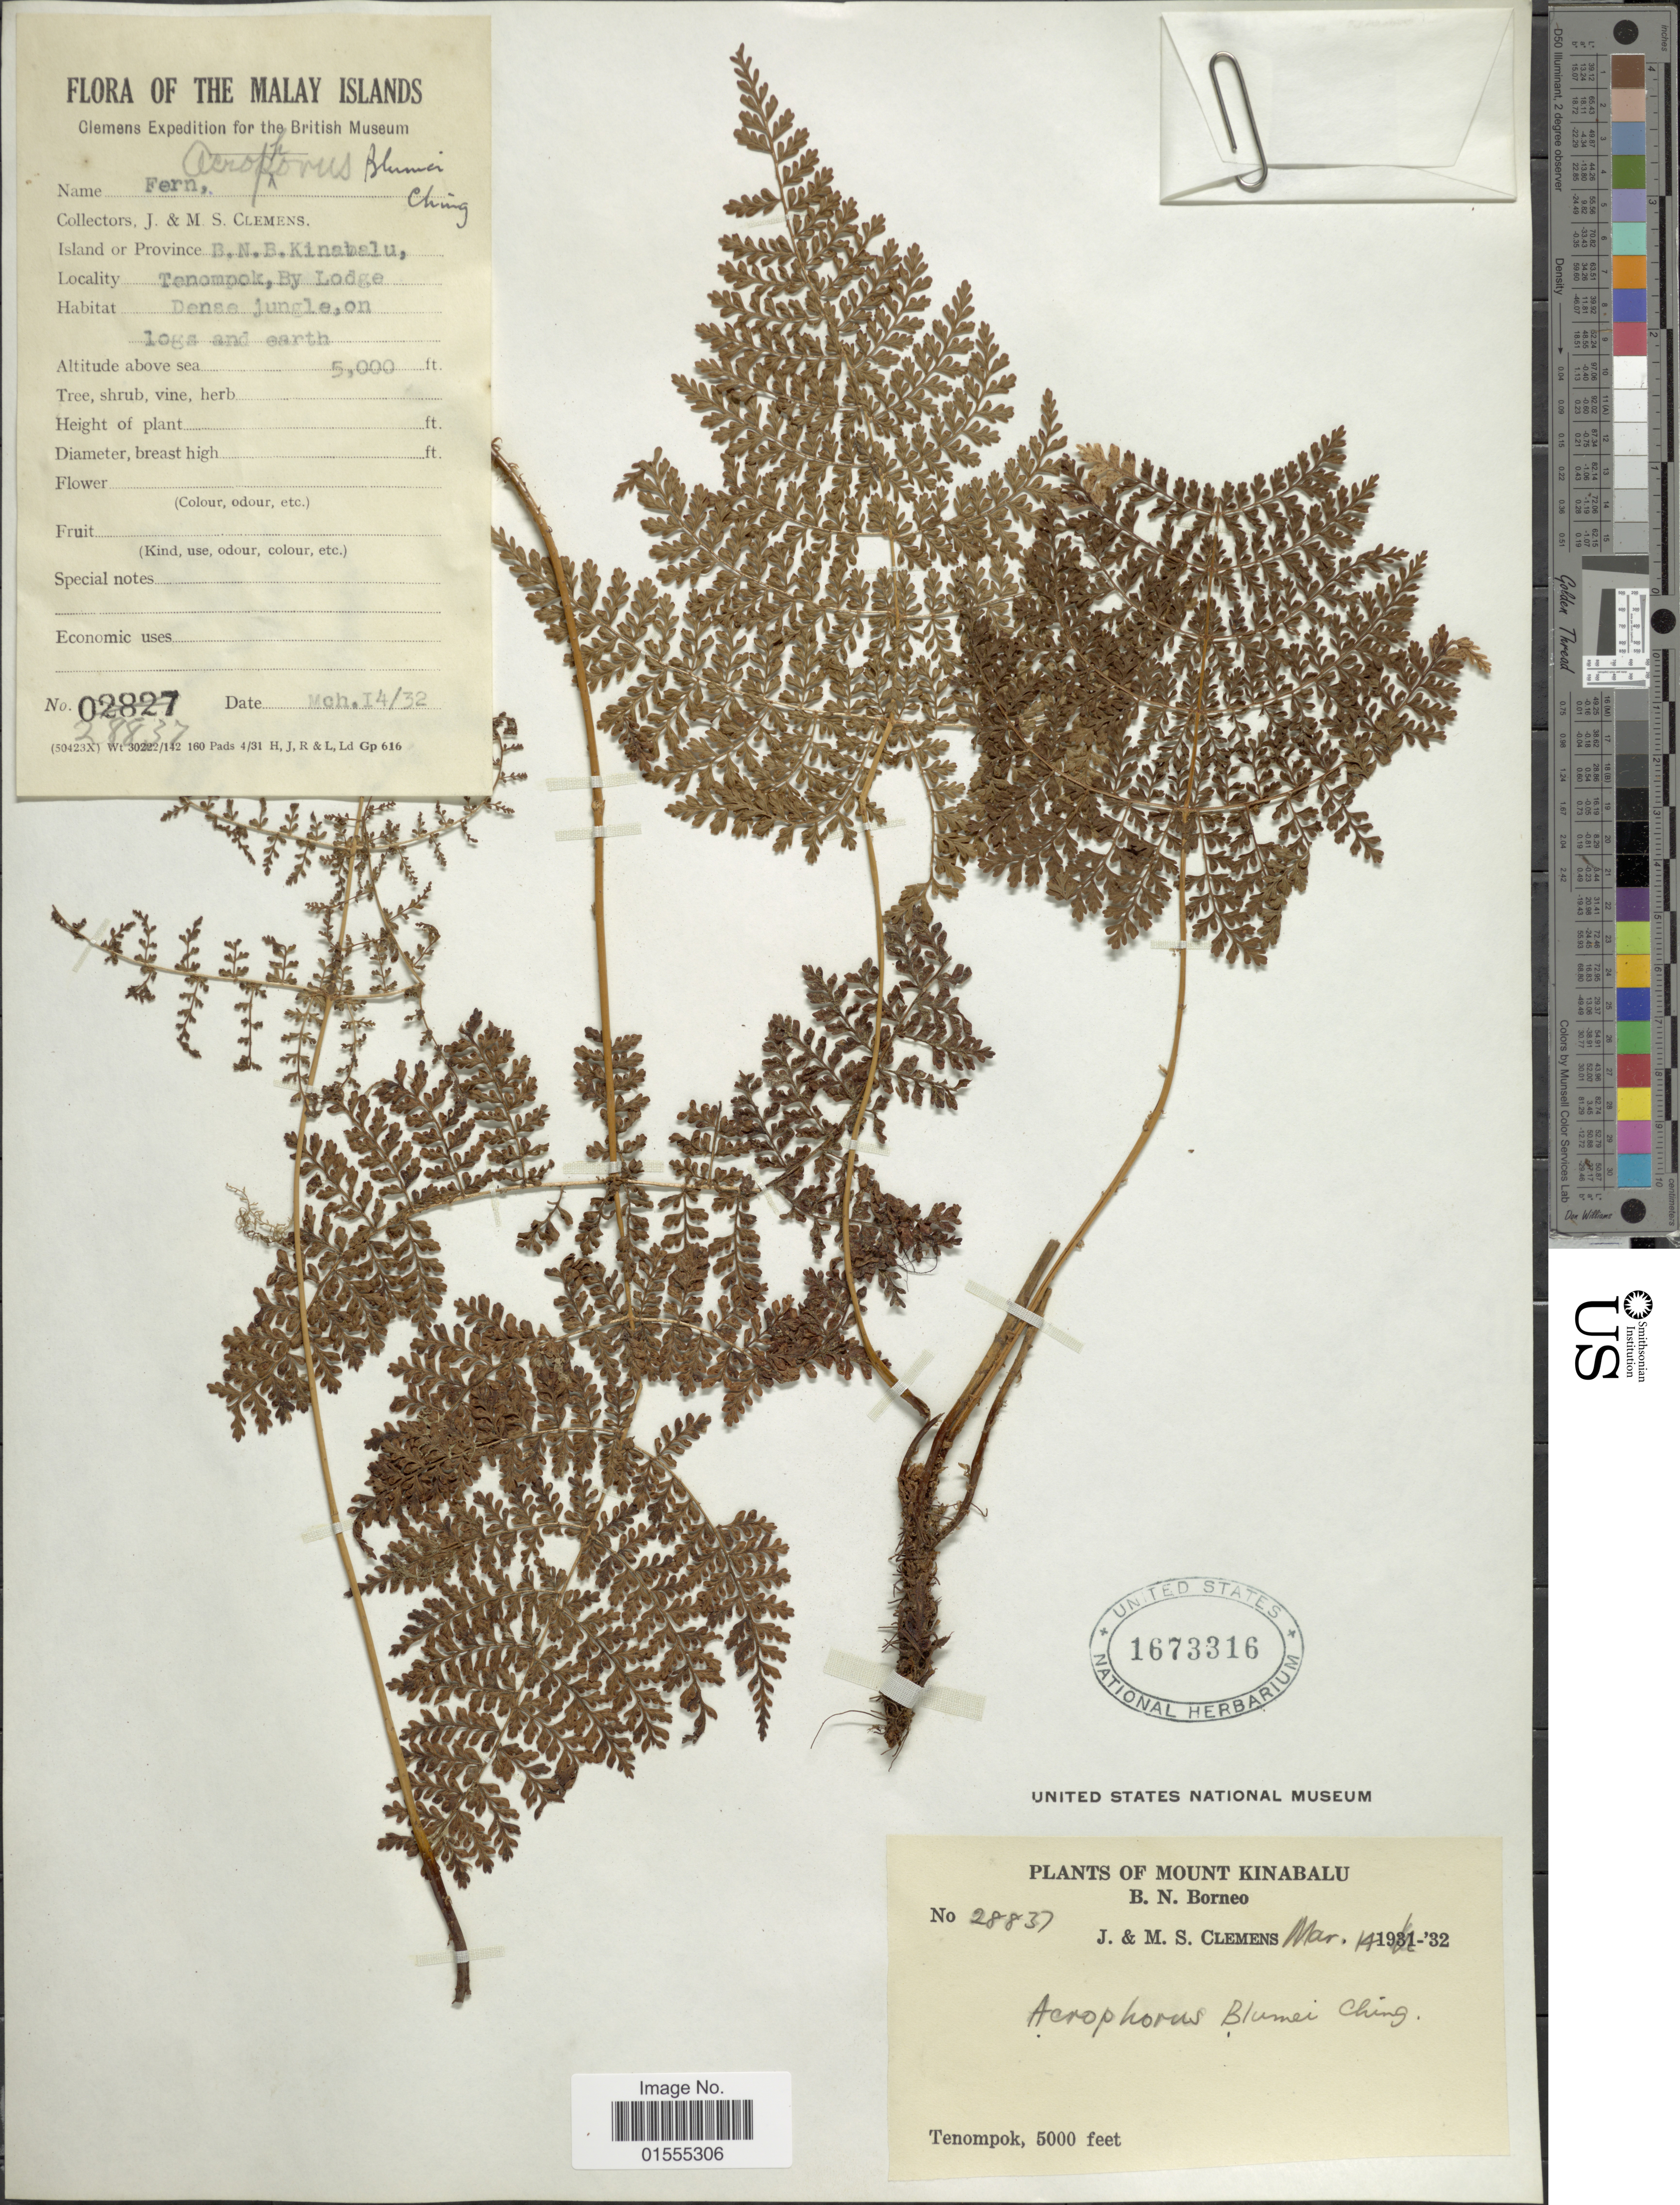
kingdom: Plantae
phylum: Tracheophyta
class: Polypodiopsida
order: Polypodiales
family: Dryopteridaceae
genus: Dryopteris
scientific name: Dryopteris blumei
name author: (J. Sm.) Alderw.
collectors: J. Clemens & M. S. Clemens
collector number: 28837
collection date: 1932-03-14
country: Malaysia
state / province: Sabah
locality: Mount Kinabalu, B.N. Borneo, Upper Kinabalu, Tenompok, The Malay Islands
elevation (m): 1524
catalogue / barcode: US 1673316